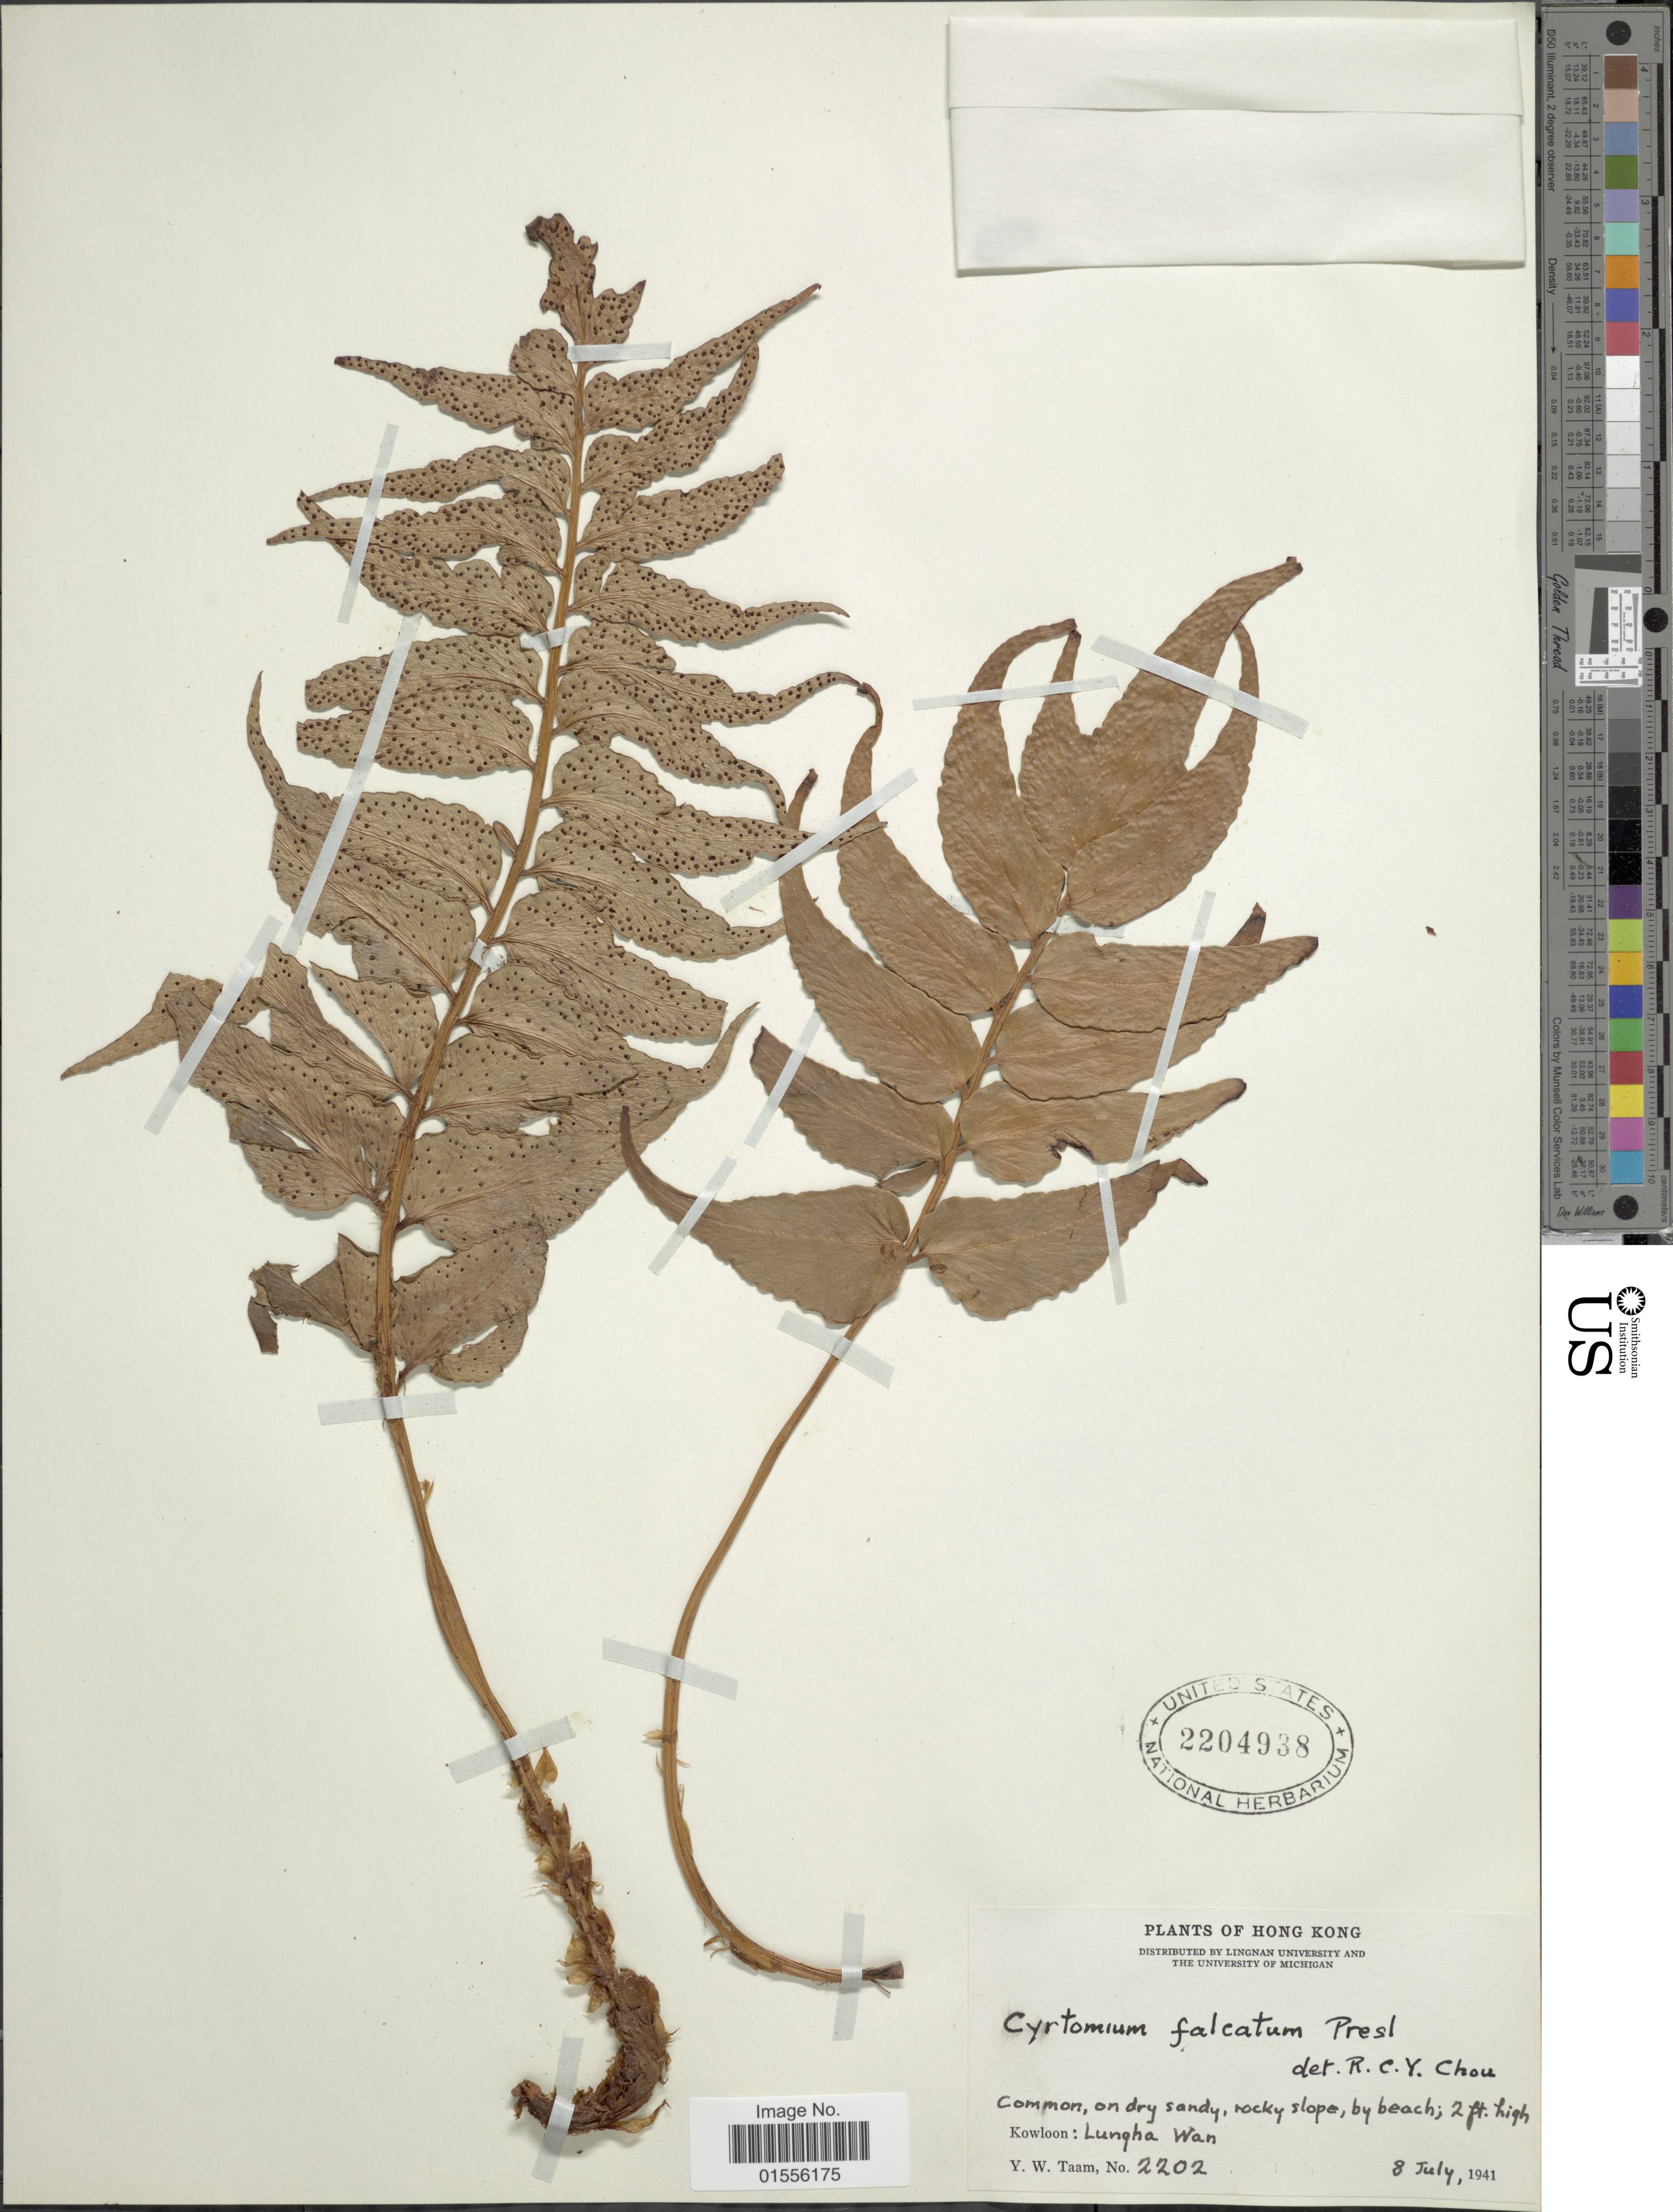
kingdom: Plantae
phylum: Tracheophyta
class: Polypodiopsida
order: Polypodiales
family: Dryopteridaceae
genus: Cyrtomium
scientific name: Cyrtomium falcatum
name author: (L. f.) C. Presl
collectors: Y. W. Taam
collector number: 2202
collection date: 1941-07-08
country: China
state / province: Hong Kong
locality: Kowloon: Lungha Wan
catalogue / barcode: US 2204938